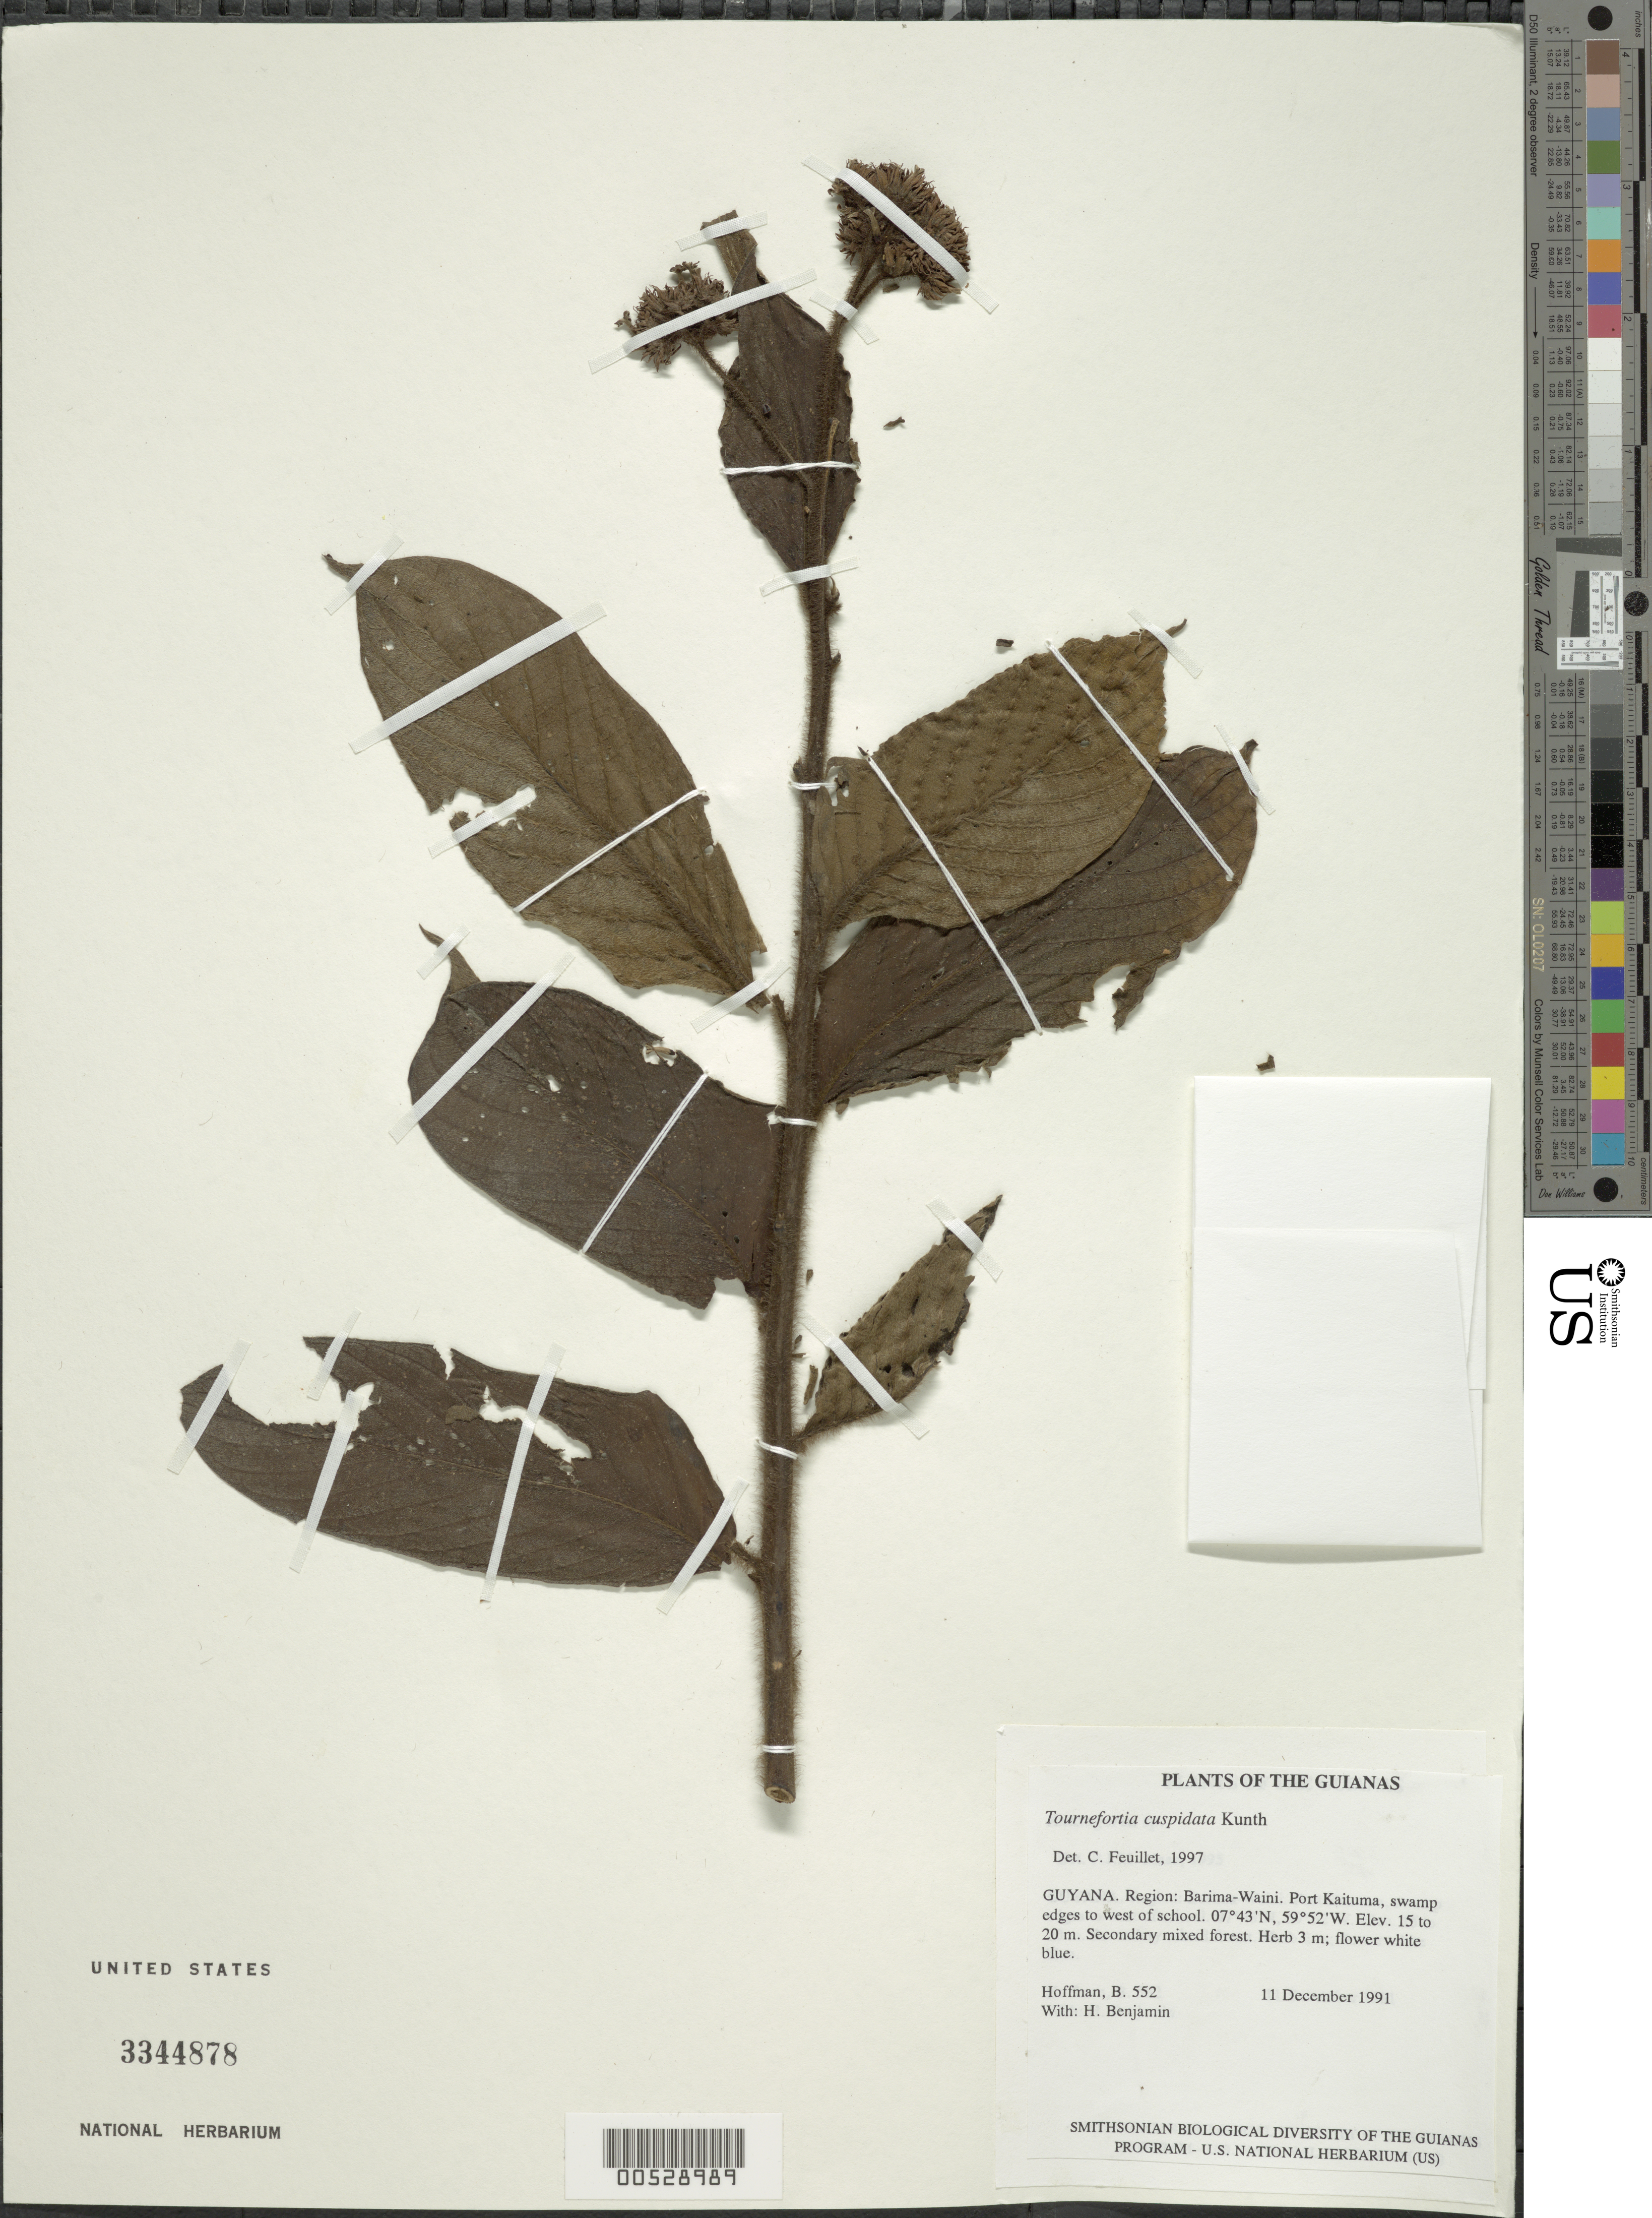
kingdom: Plantae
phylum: Tracheophyta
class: Magnoliopsida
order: Boraginales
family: Heliotropiaceae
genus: Tournefortia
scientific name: Tournefortia cuspidata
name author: Kunth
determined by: Feuillet, C.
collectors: B. Hoffman & H. Benjamin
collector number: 552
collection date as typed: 11 December 1991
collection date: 1991-12-11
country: Guyana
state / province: Barima-Waini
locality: Port Kaituma, swamp edges to west of school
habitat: Secondary mixed forest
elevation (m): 15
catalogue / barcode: US 3344878